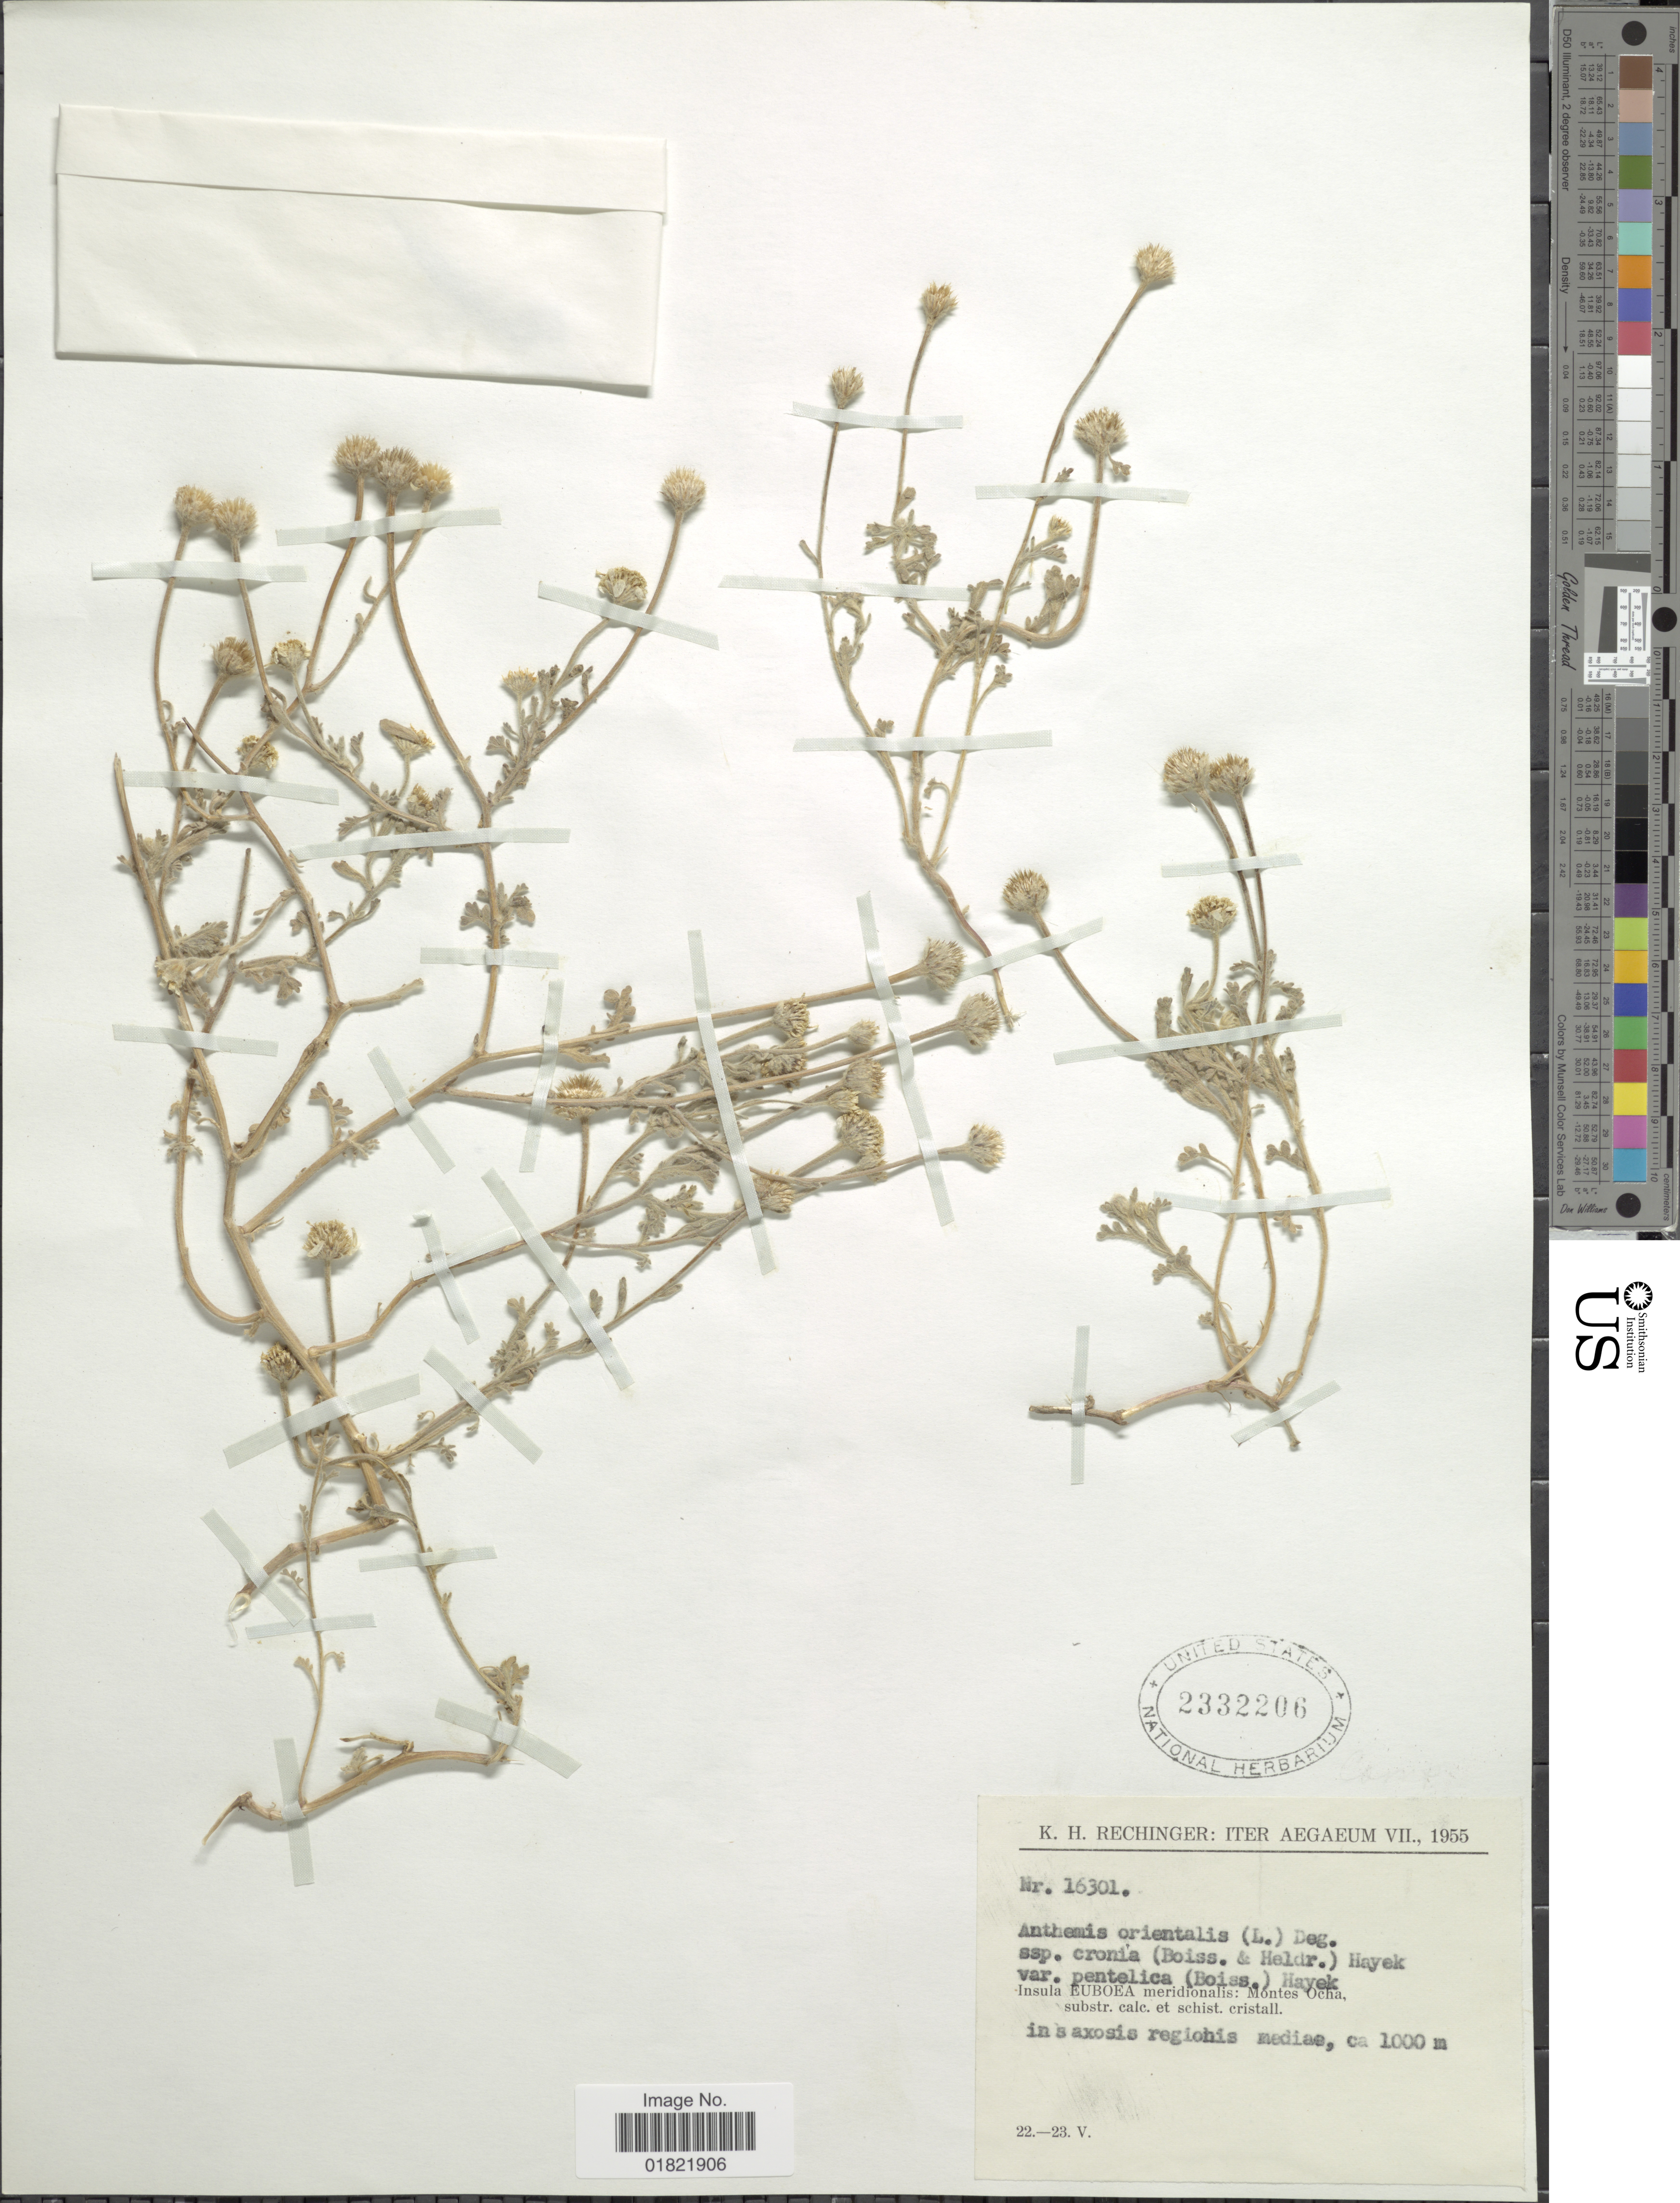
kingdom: Plantae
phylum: Tracheophyta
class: Magnoliopsida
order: Asterales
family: Asteraceae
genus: Anthemis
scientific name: Anthemis orientalis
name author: (L.) Degen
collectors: K. H. Rechinger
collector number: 16301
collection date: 1955-05-22/1955-05-23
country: Greece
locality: Insula Euboea septentrionalis: Montes Ocha, substr. calc. et schist. cristall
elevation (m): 1000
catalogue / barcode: US 2332206